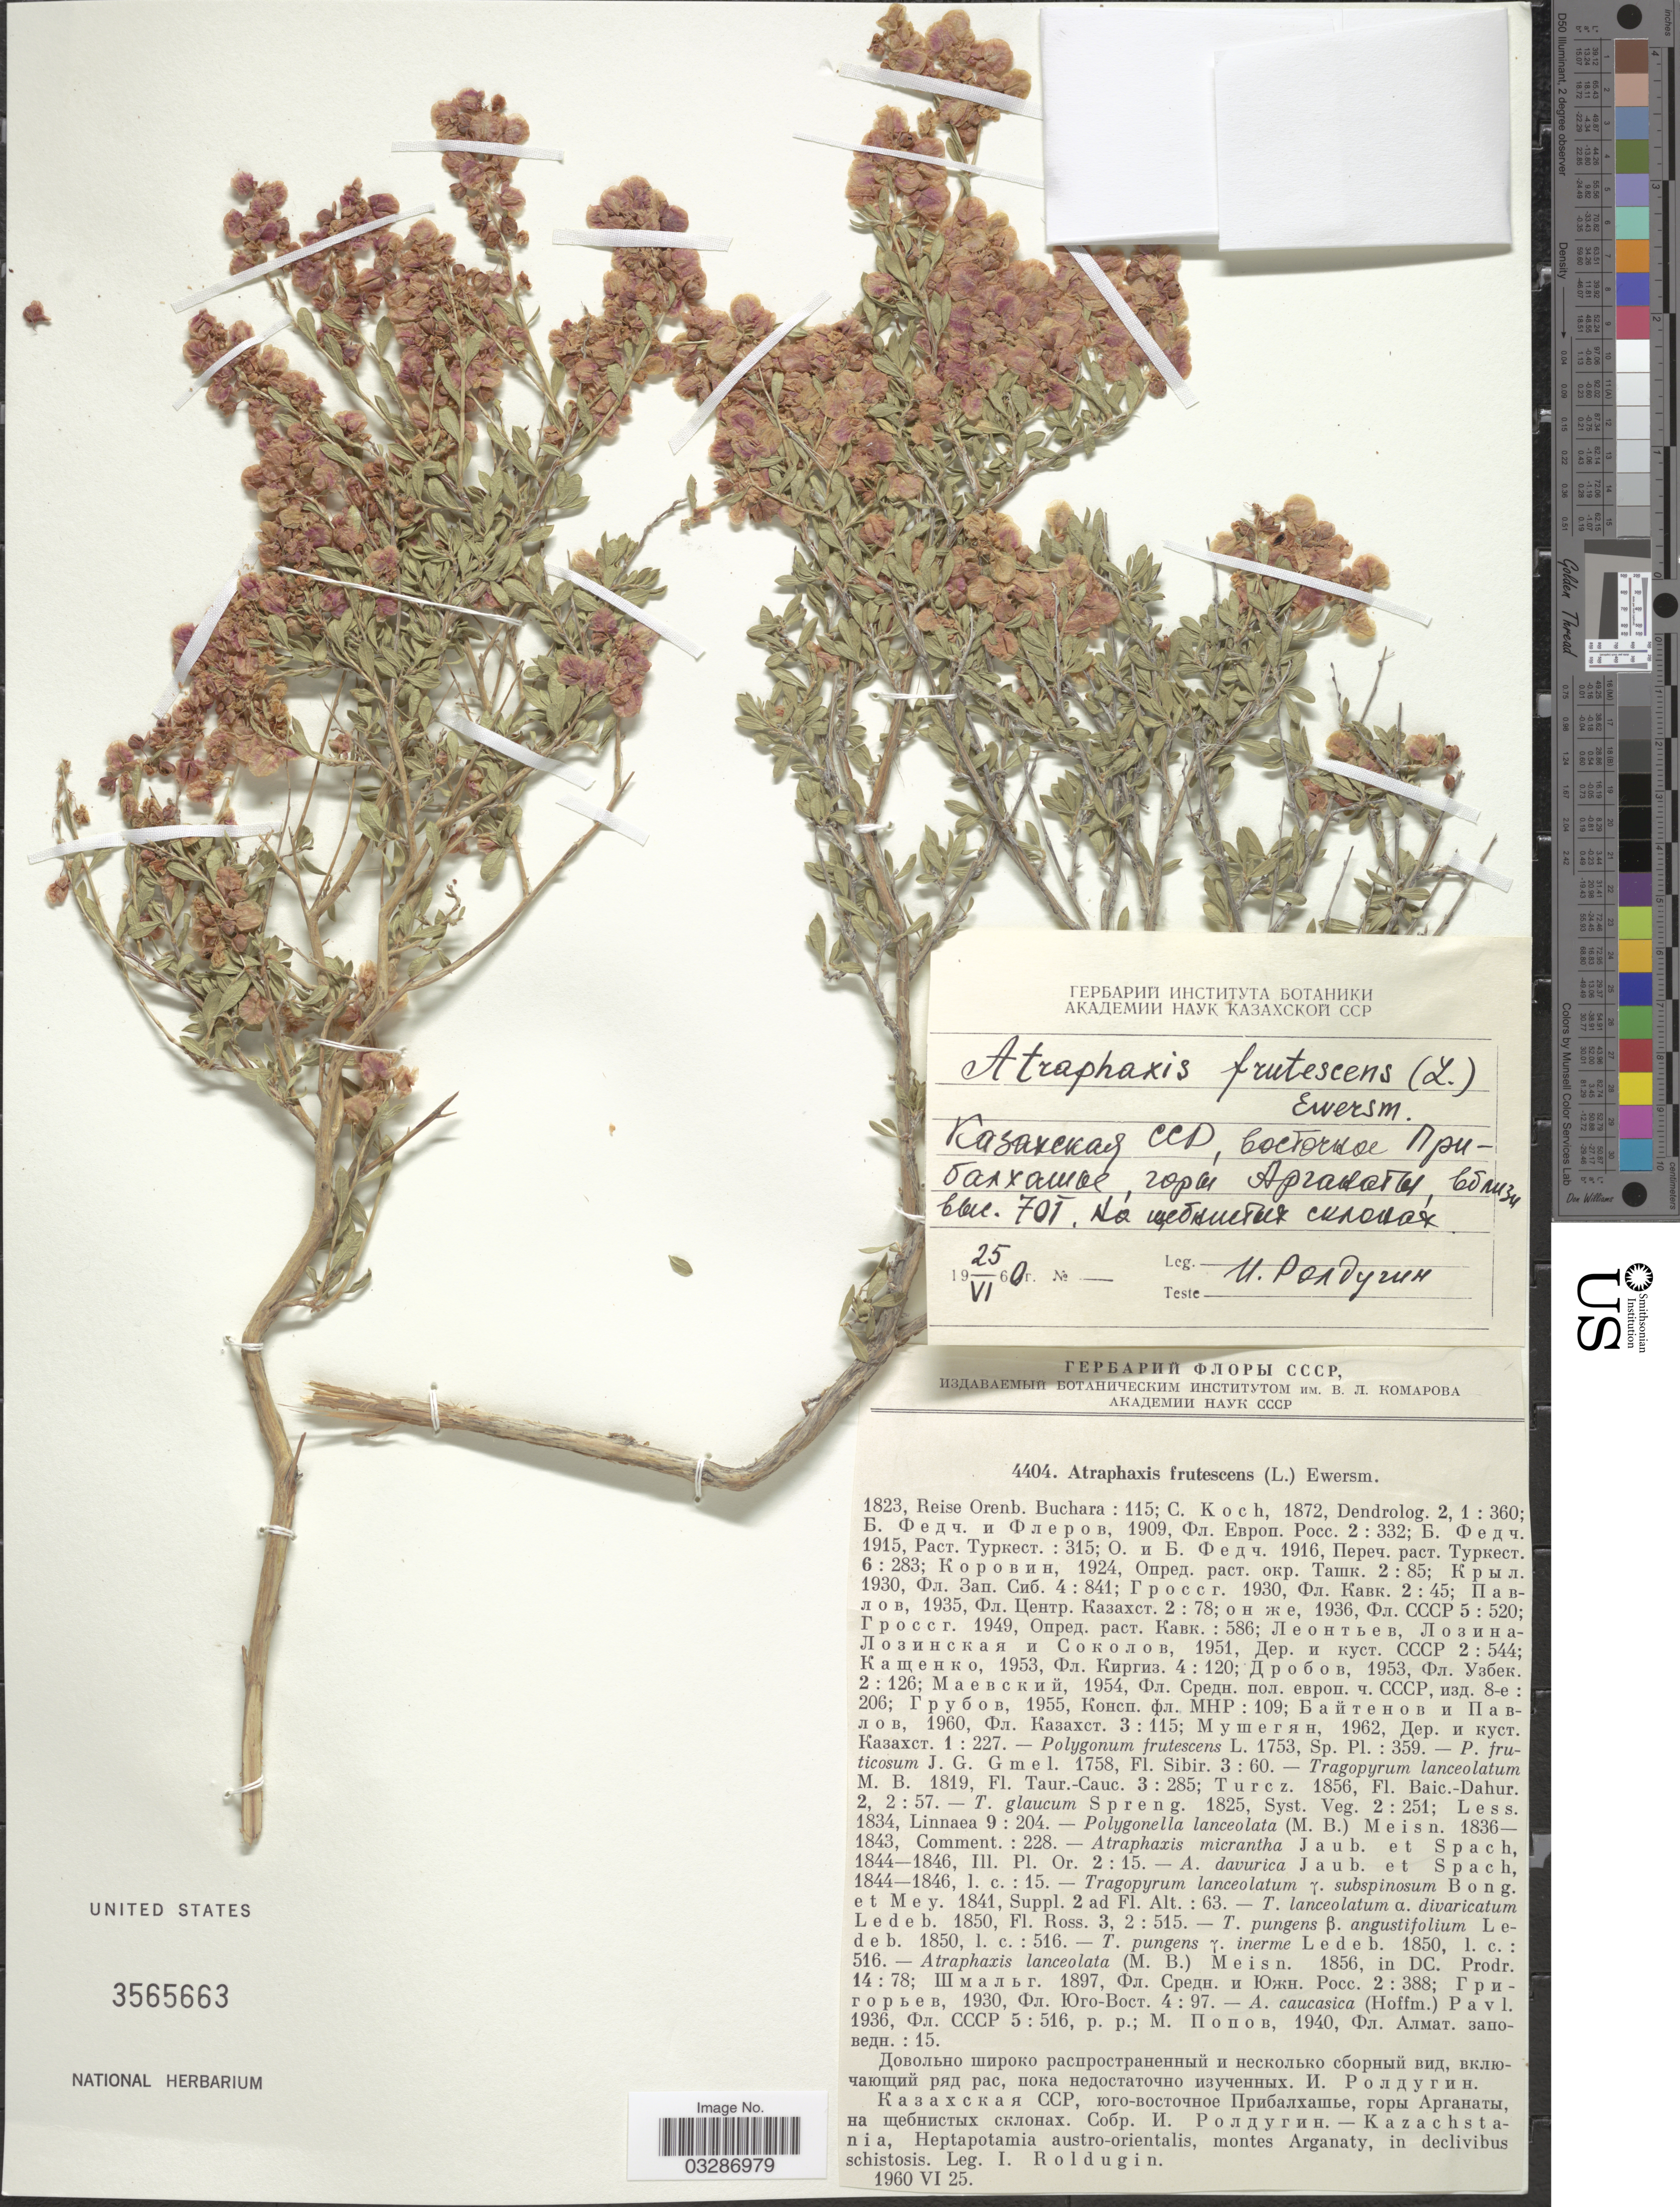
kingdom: Plantae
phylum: Tracheophyta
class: Magnoliopsida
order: Caryophyllales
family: Polygonaceae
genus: Atraphaxis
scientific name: Atraphaxis frutescens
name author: (L.) K. Koch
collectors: I. Roldugin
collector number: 4404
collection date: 1960-06-25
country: Kazakhstan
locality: Kazachstania, Heptapotamia austro-orientalis, montes Arganaty, in declivibus schistosis.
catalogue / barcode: US 3565663